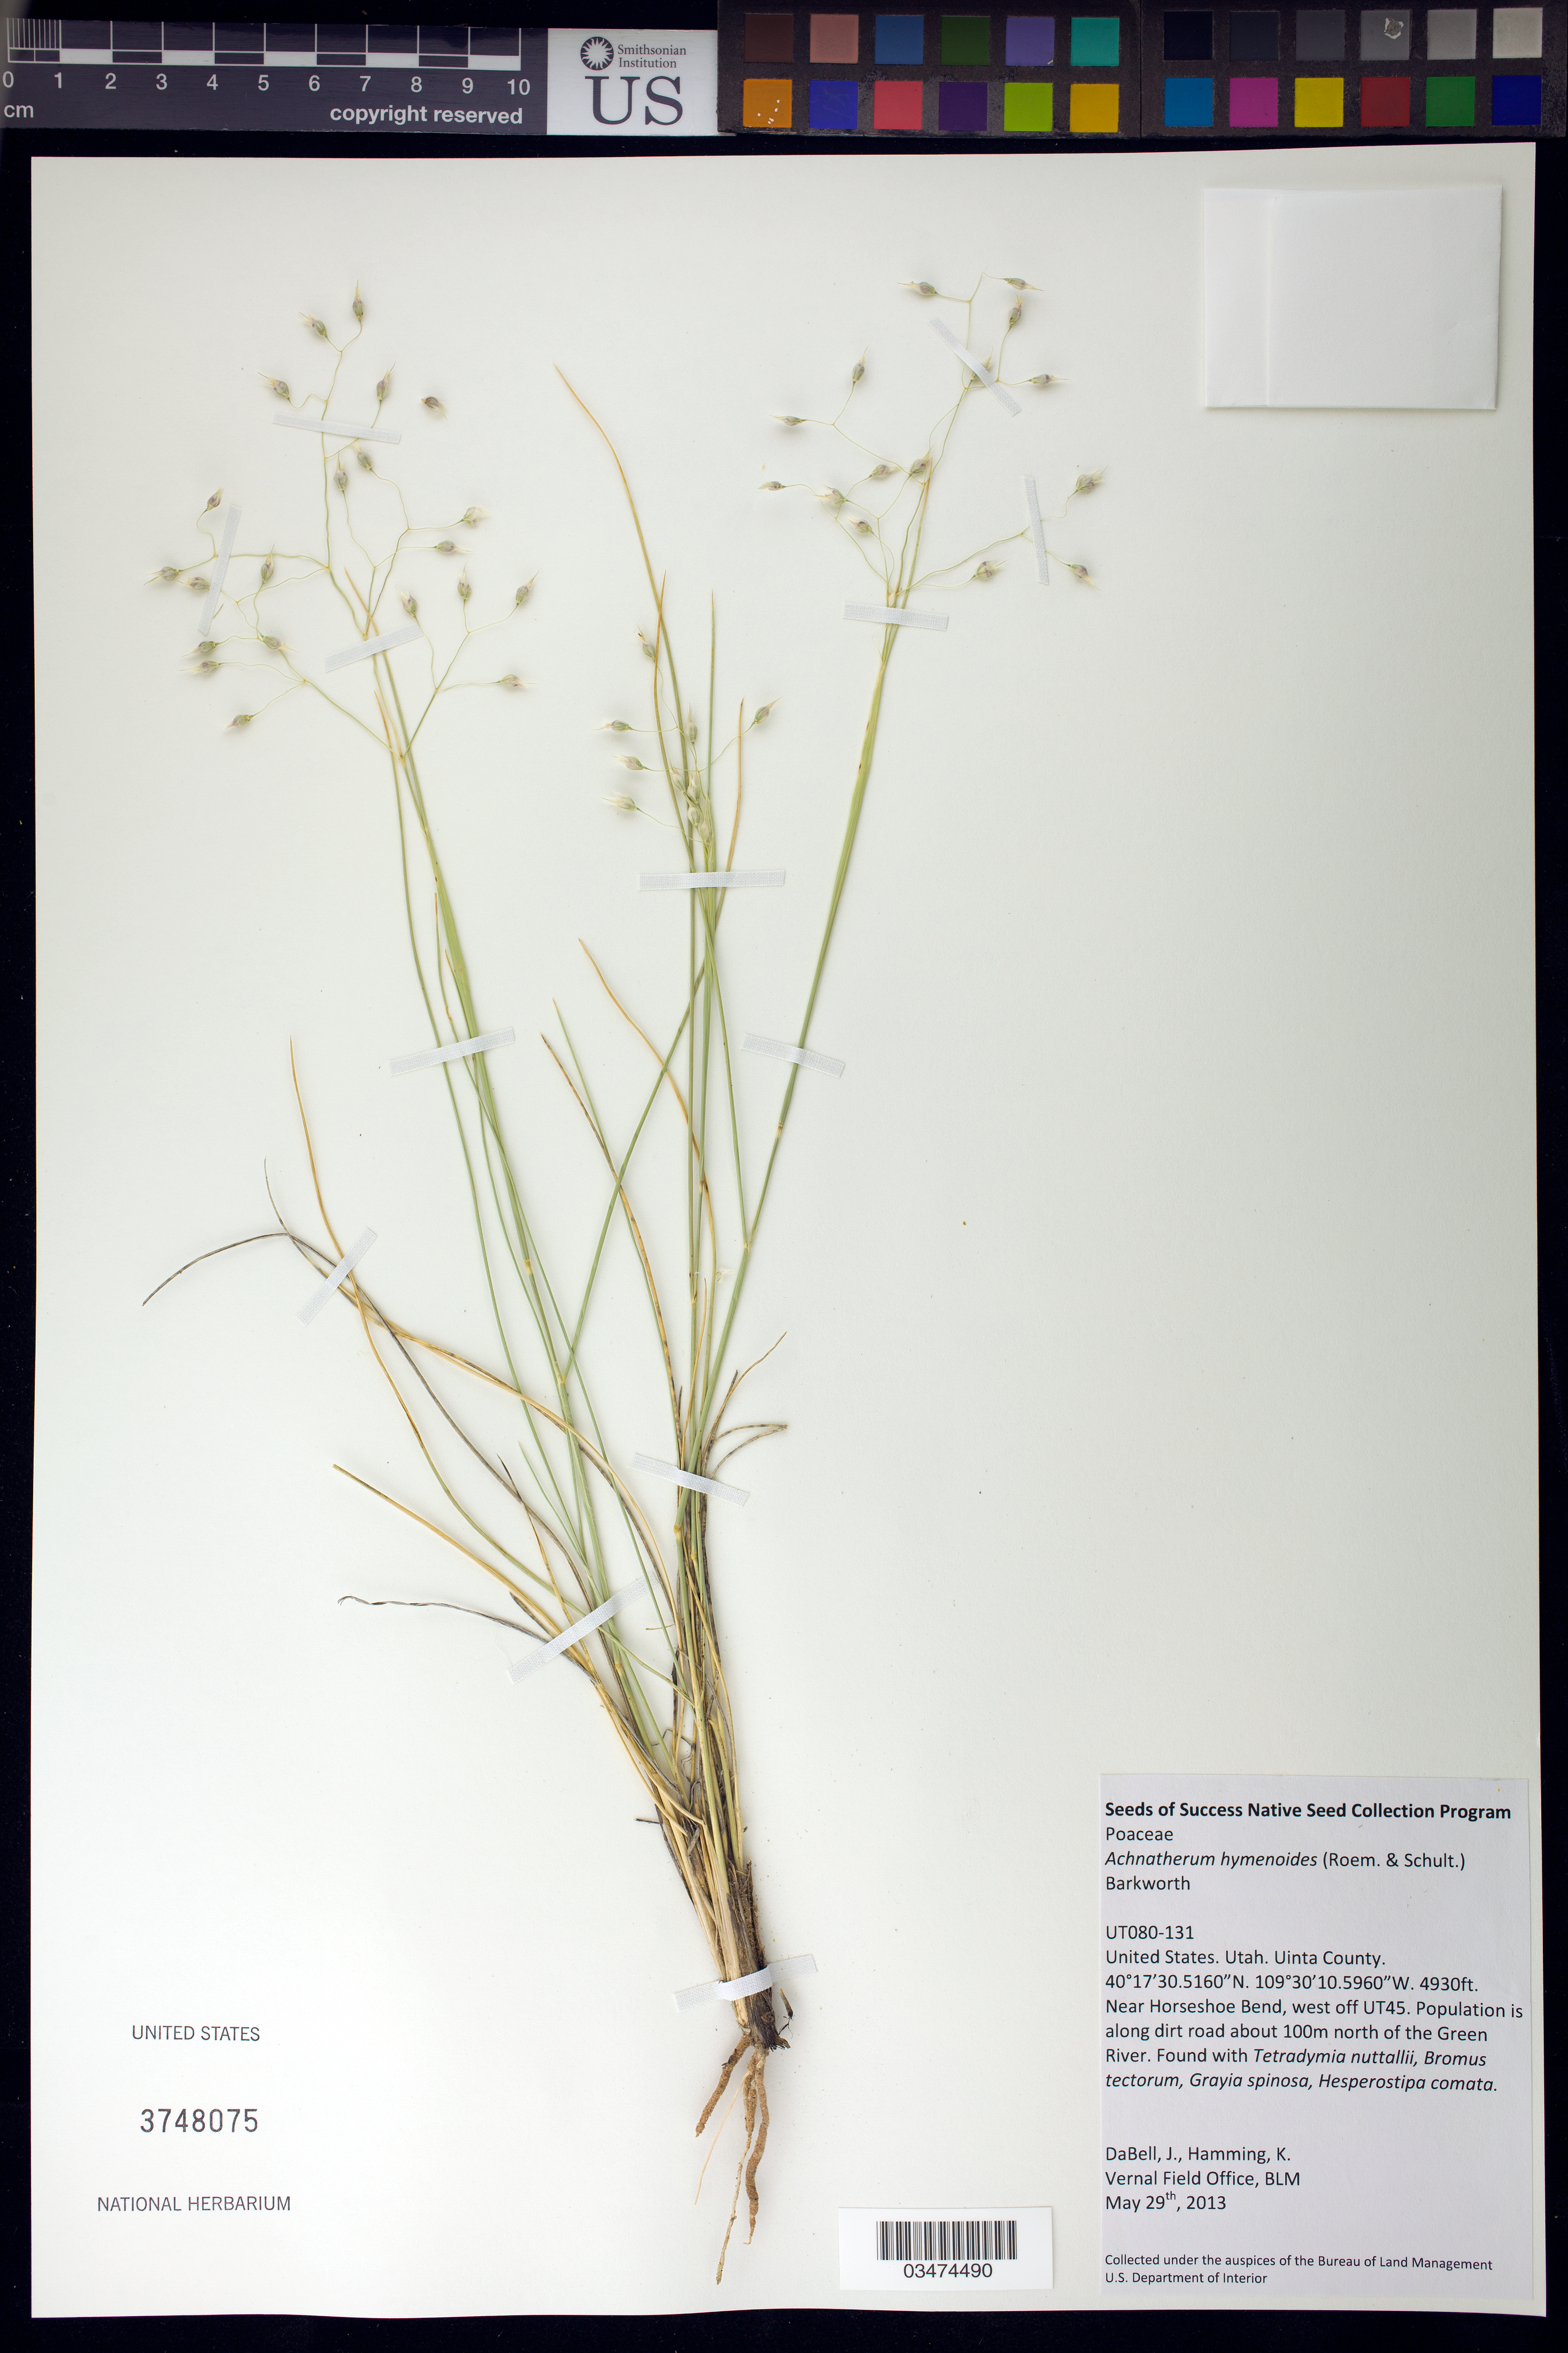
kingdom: Plantae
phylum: Tracheophyta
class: Liliopsida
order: Poales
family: Poaceae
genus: Achnatherum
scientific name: Achnatherum hymenoides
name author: (Roem. & Schult.) Barkworth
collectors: J. DaBell & K. Hamming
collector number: UT080-131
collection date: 2013-05-29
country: United States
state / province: Utah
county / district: Uintah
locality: Near Horseshoe Bend, W off UT45, N of the Green River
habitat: WithTetradymia nuttallii, Bromus tectorum, ect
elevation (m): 1503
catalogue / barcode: US 3748075